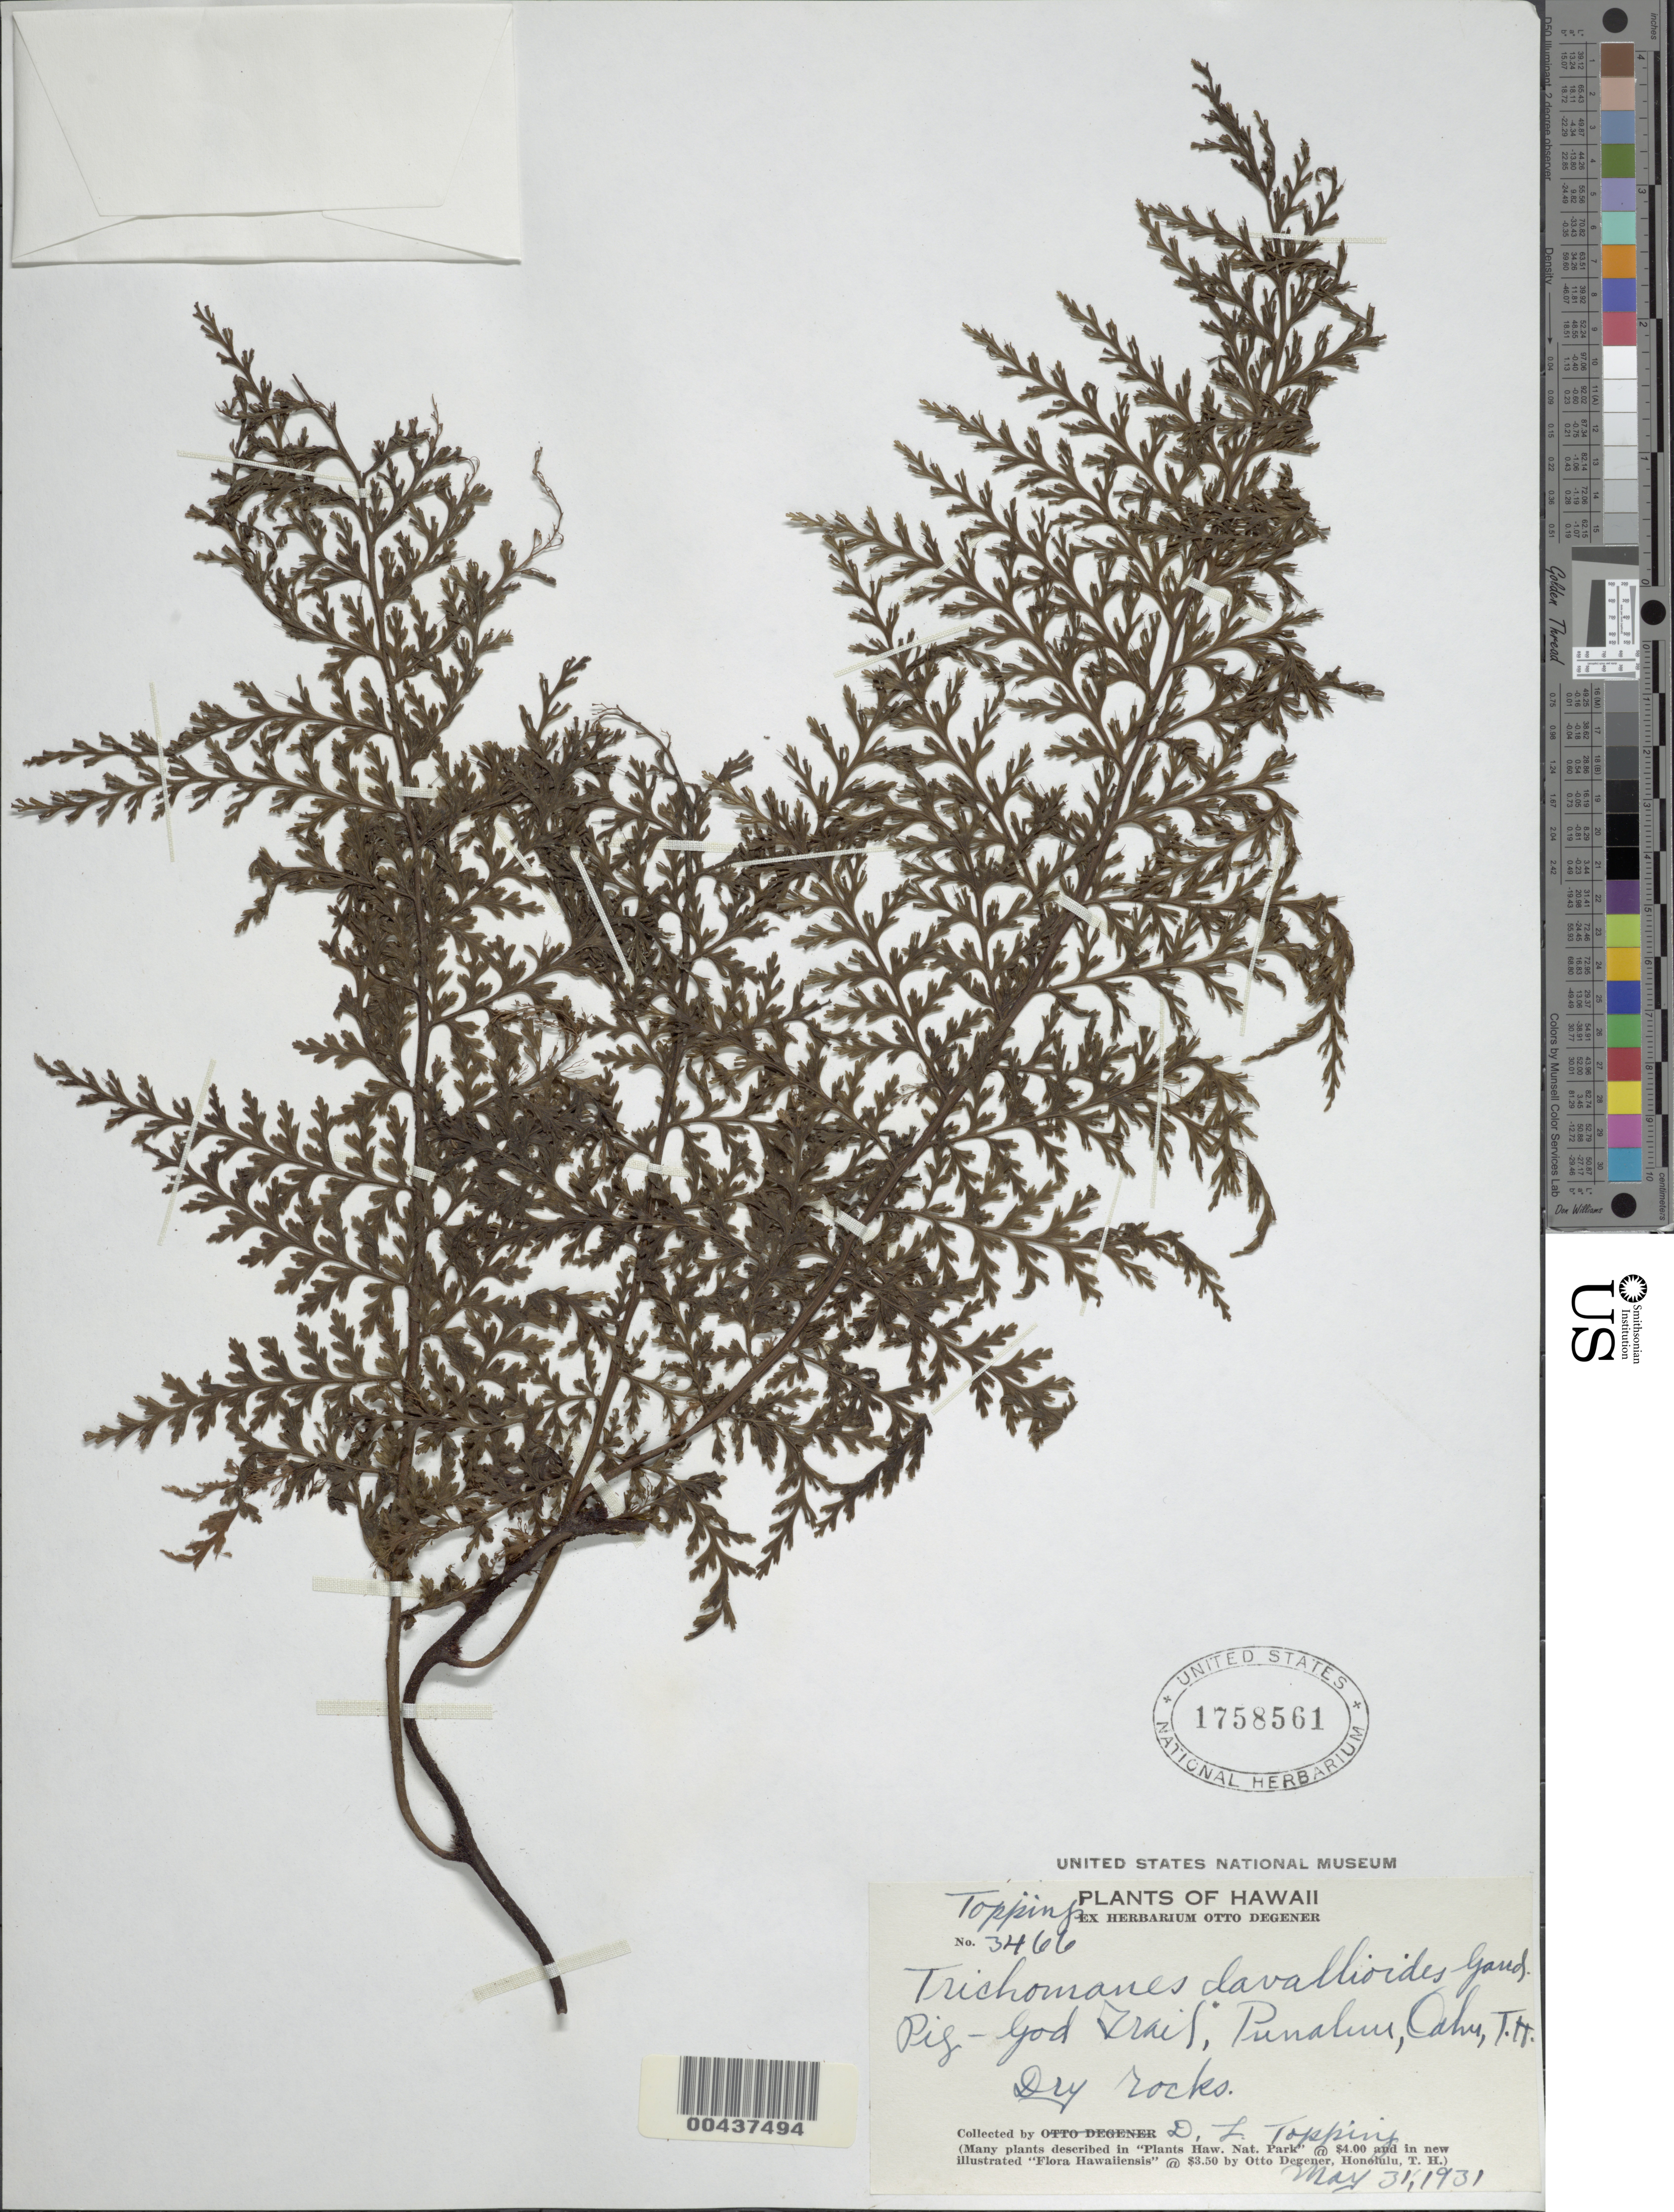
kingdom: Plantae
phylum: Tracheophyta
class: Polypodiopsida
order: Hymenophyllales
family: Hymenophyllaceae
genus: Vandenboschia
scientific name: Vandenboschia davallioides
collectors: D. L. Topping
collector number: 3466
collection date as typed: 31 May 1931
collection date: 1931-05-31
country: United States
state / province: Hawaii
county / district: Honolulu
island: Oahu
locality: Pig-God Trail, Punaluu, Oahu, T.H.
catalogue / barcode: US 1758561